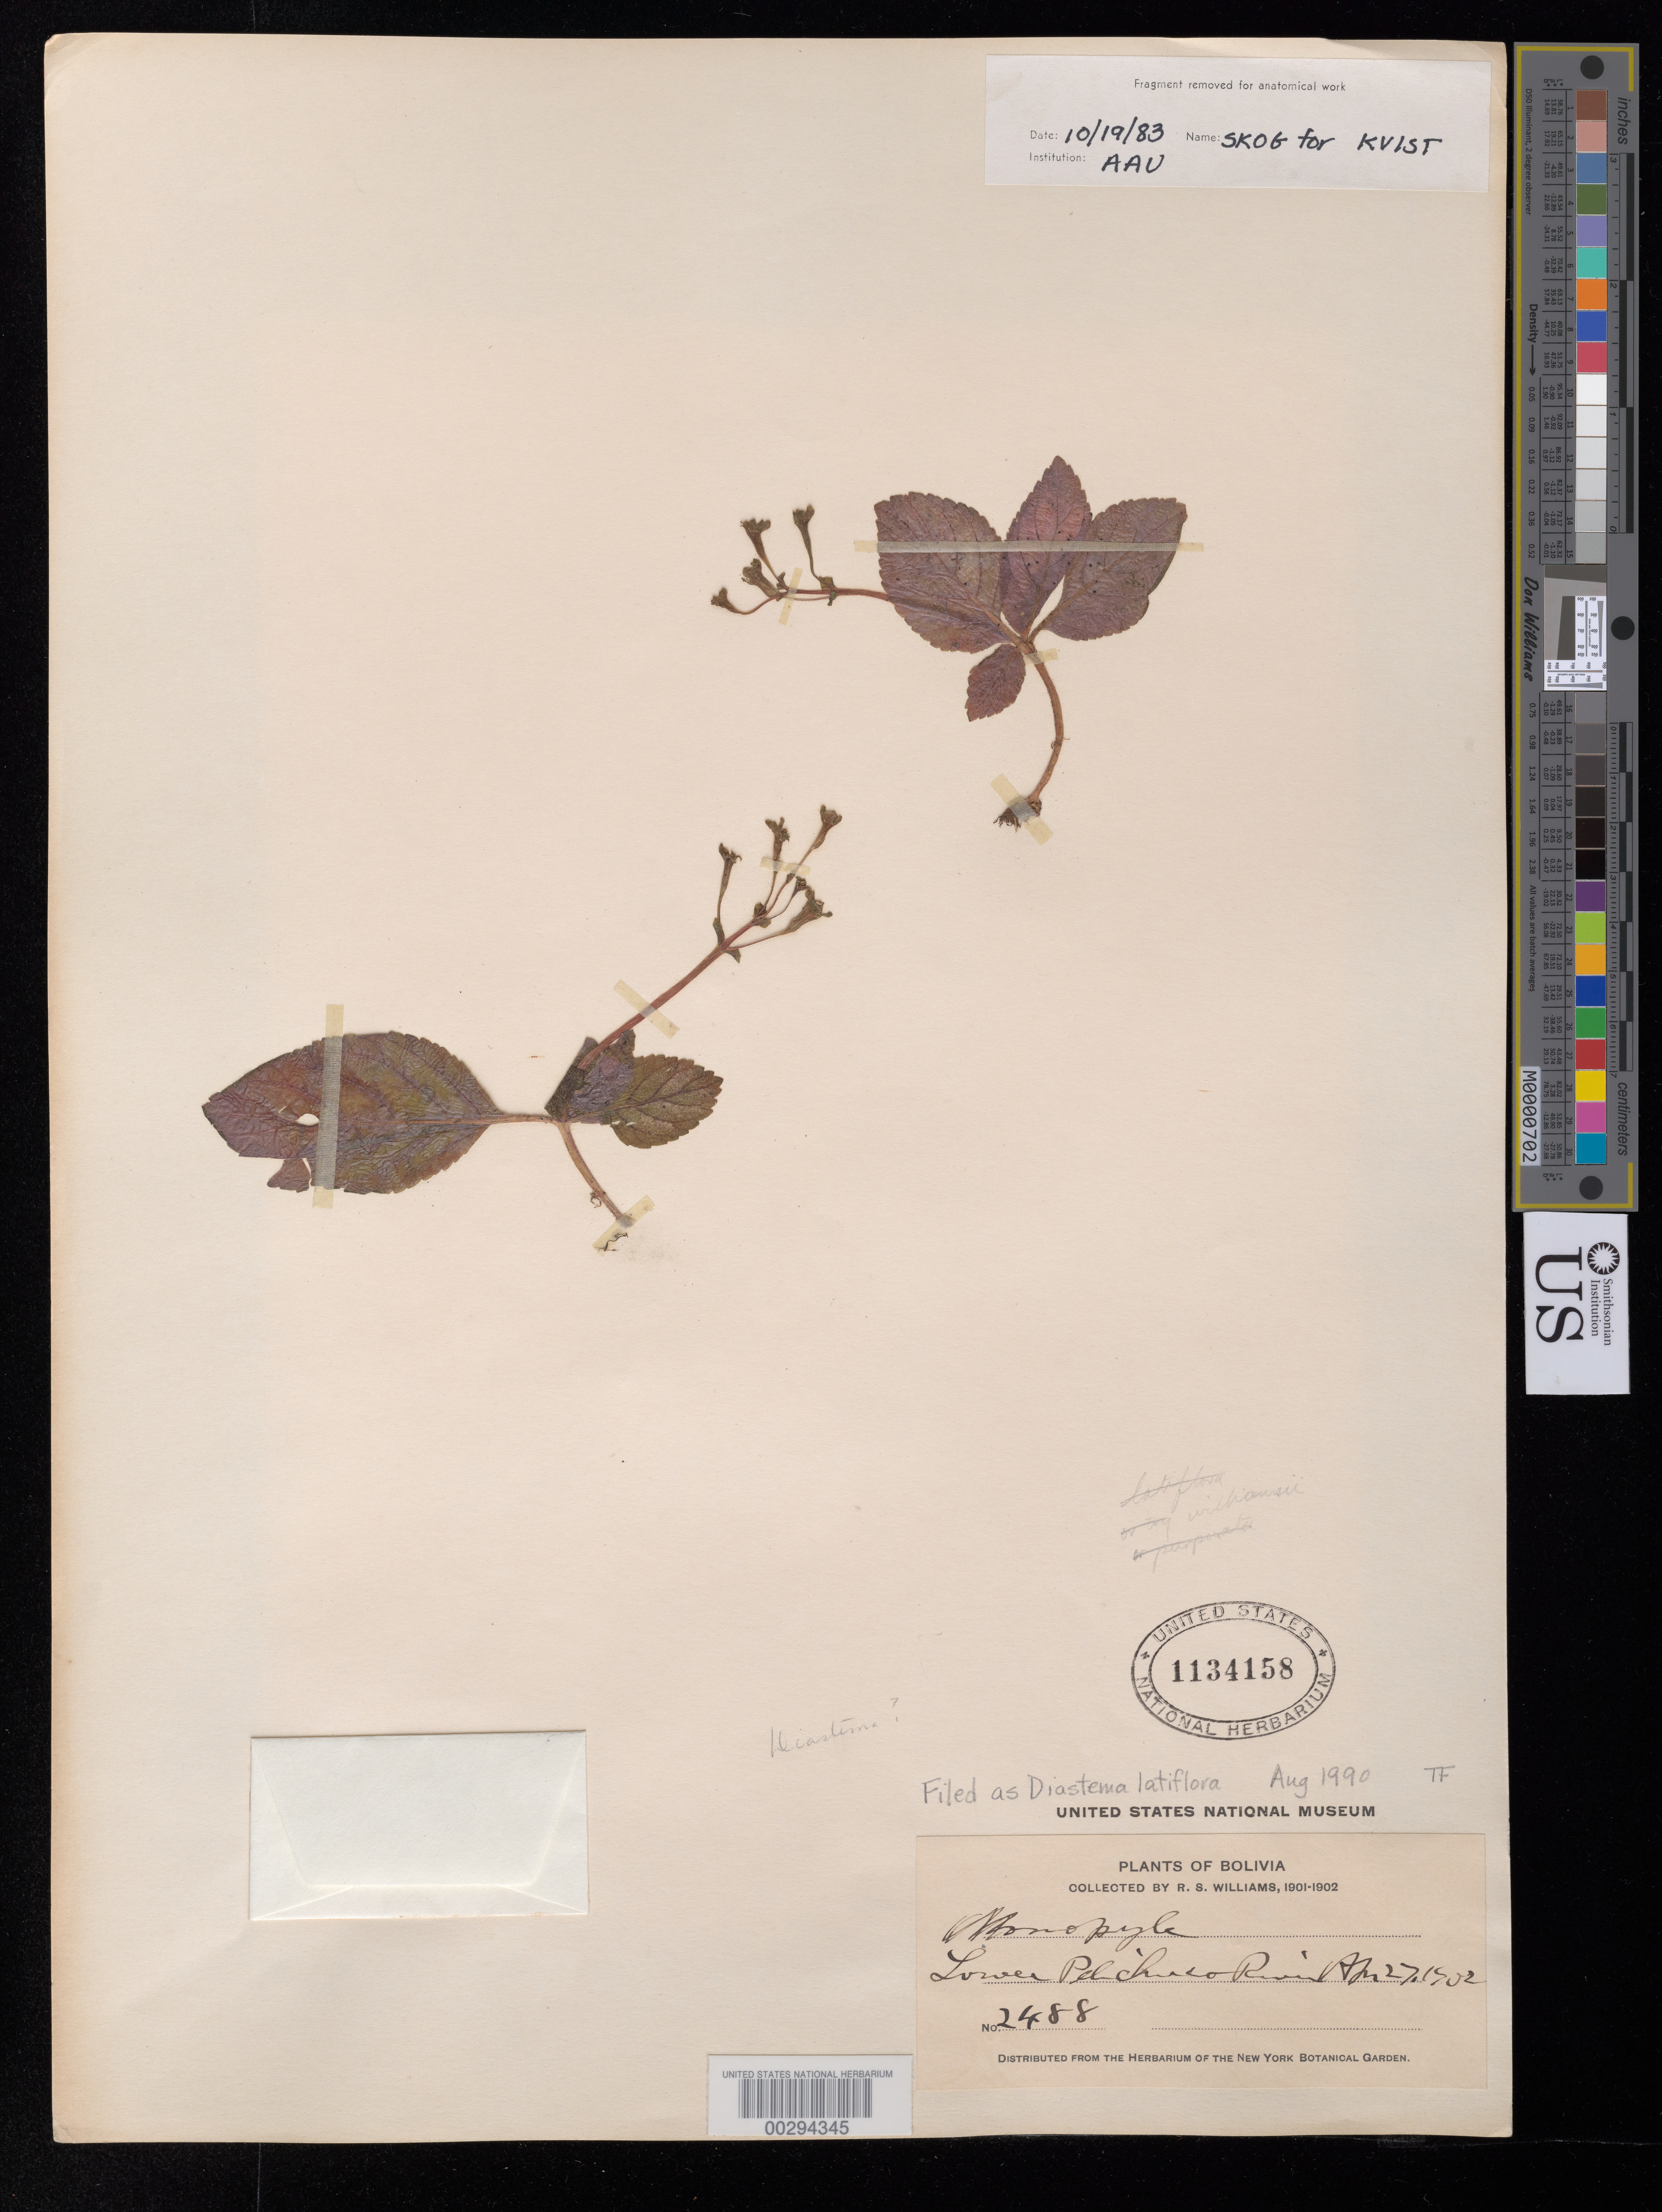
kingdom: Plantae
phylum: Tracheophyta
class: Magnoliopsida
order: Lamiales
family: Gesneriaceae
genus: Diastema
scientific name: Diastema scabrum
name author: (Poepp.) Benth. ex Walp.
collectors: R. S. Williams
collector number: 2488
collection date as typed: Apr. 27 '02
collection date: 1902-04-27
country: Bolivia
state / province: La Paz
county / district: Franz Tamayo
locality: Lower Rio Pelechuco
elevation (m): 1219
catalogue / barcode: US 1134158